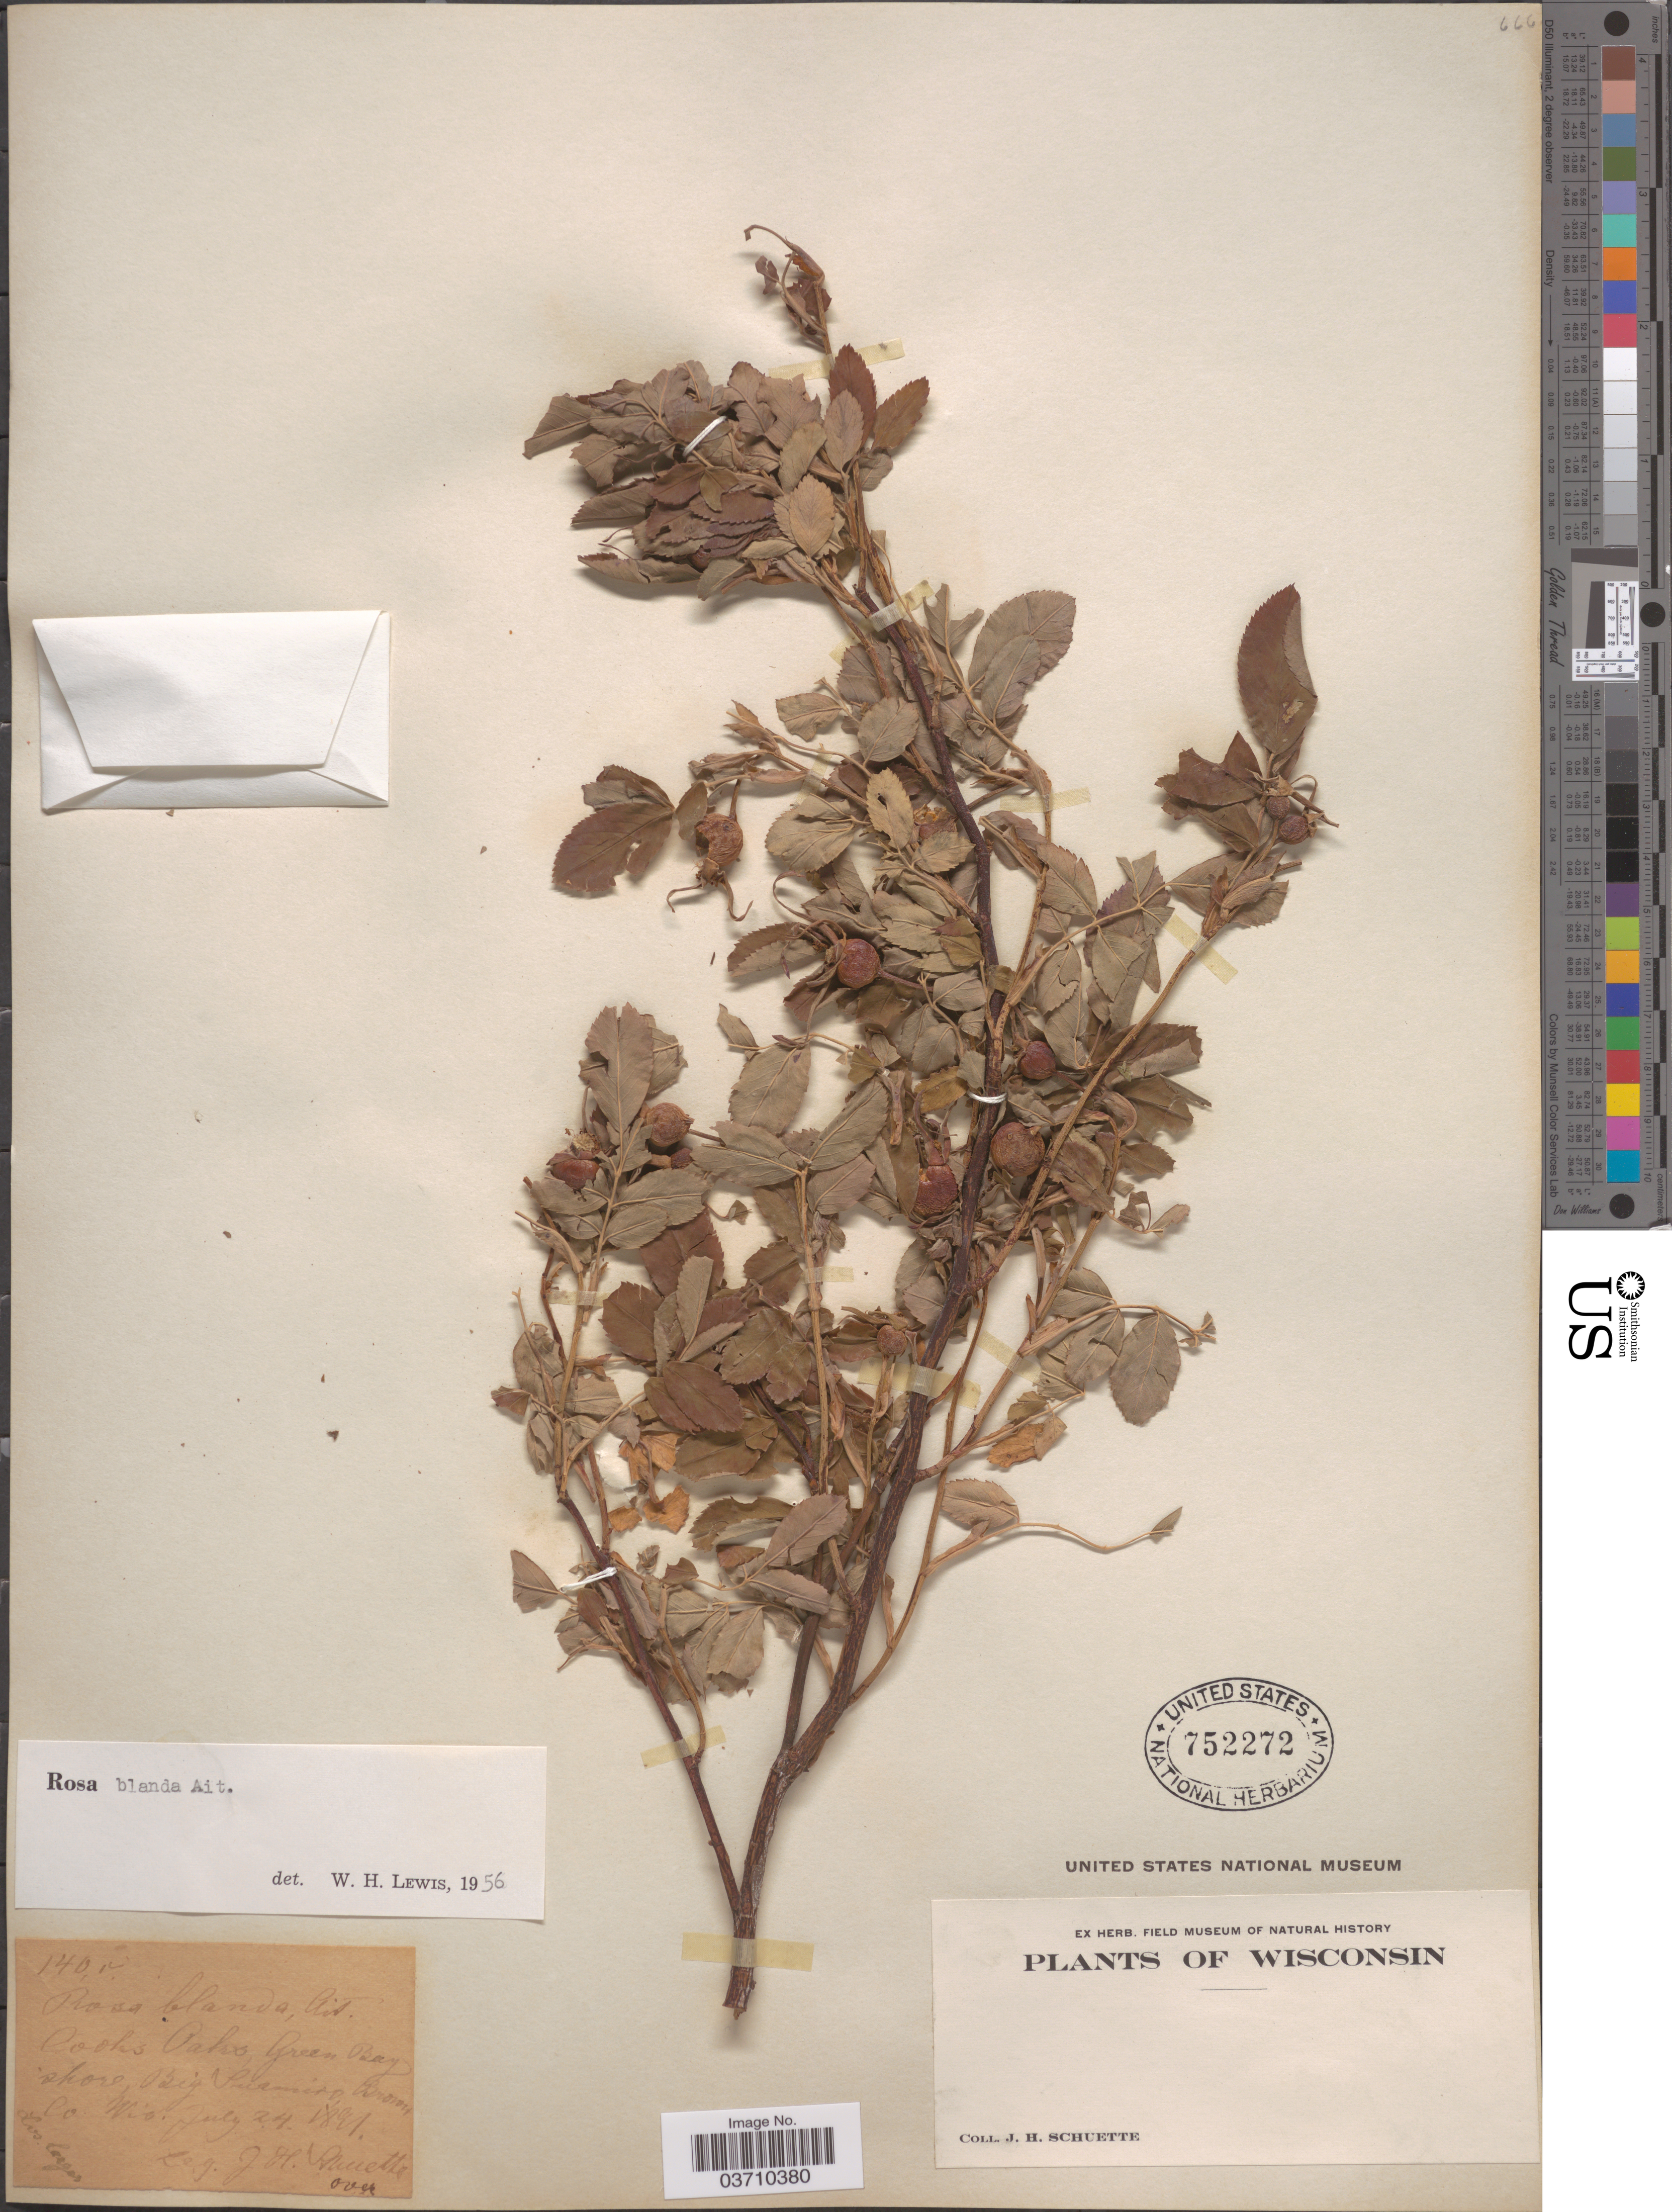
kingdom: Plantae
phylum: Tracheophyta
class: Magnoliopsida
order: Rosales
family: Rosaceae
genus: Rosa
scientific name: Rosa blanda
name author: Aiton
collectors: J. H. Schuette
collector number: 140r*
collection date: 1891-07-24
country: United States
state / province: Wisconsin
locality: Cooks Oaks, Green Bay shore, Big Suamico, Brown Co.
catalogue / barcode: US 752272